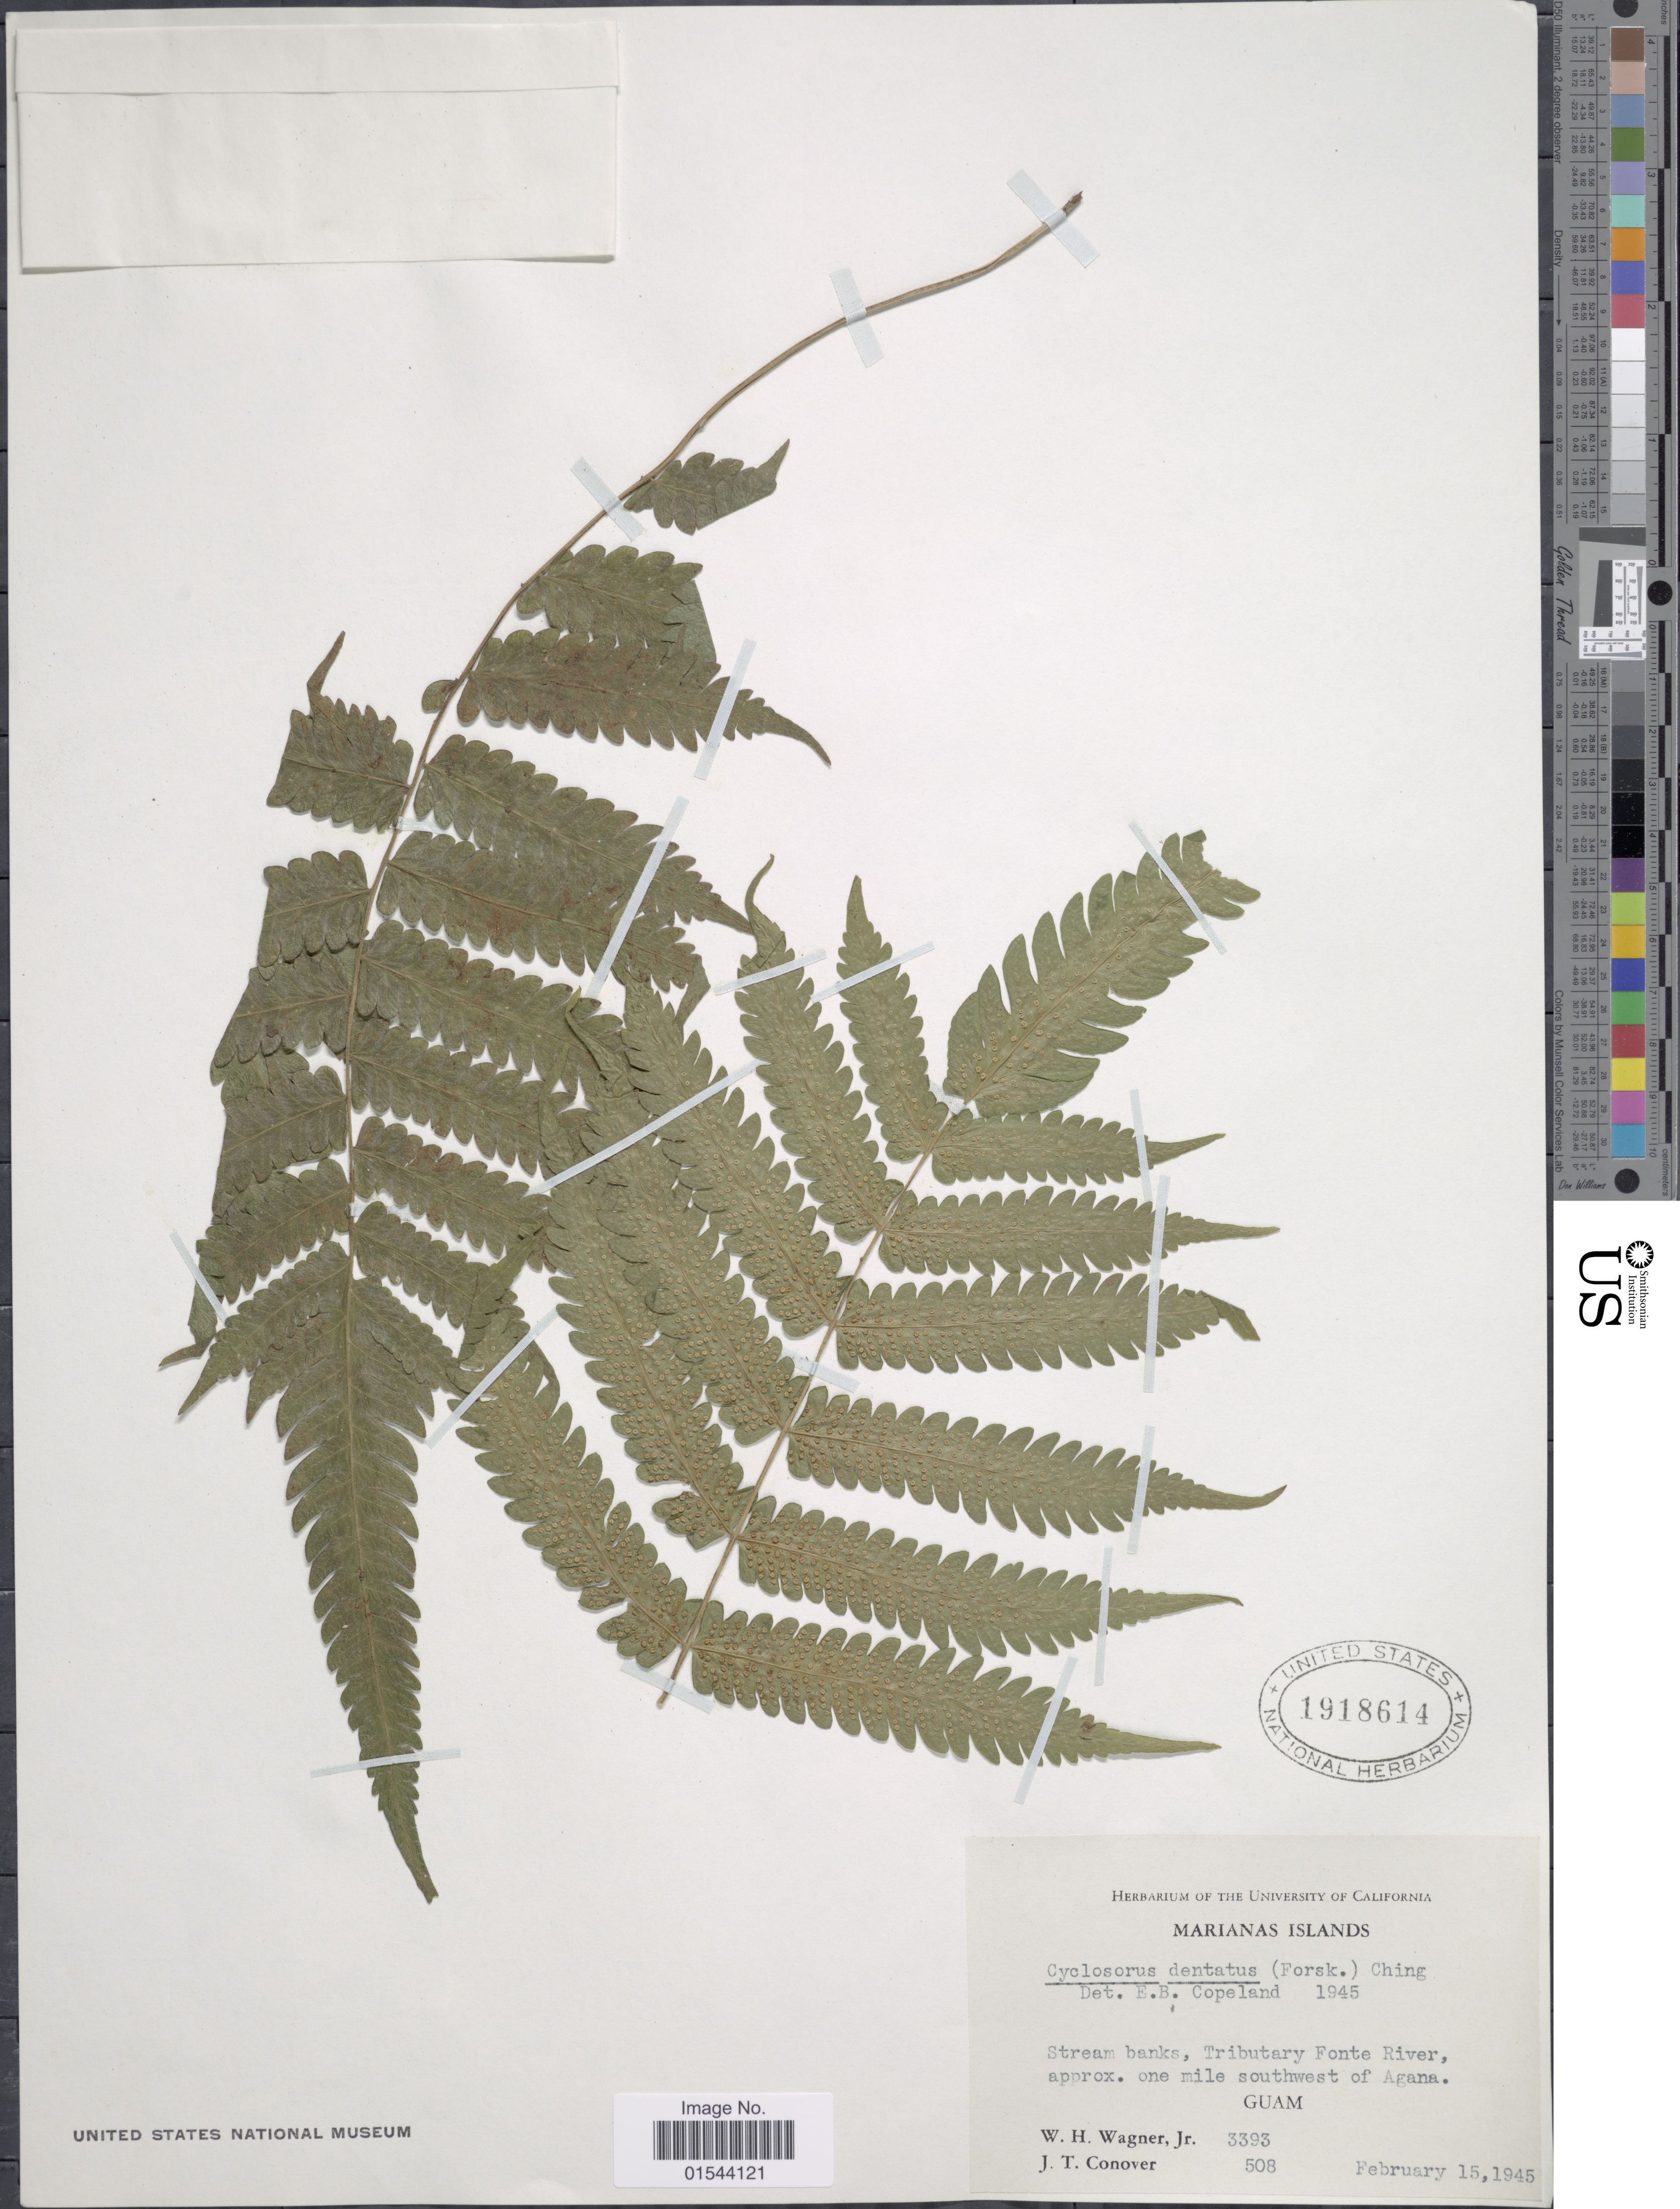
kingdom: Plantae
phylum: Tracheophyta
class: Polypodiopsida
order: Polypodiales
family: Thelypteridaceae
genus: Christella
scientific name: Christella dentata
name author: (Forssk.) Brownsey & Jermy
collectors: W. H. Wagner & J. T. Conover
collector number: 3393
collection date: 1945-02-15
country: Guam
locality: Marianas Islands. Streams banks, Tributary Fonte River, approx. one mile southwest of Agana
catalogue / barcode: US 1918614